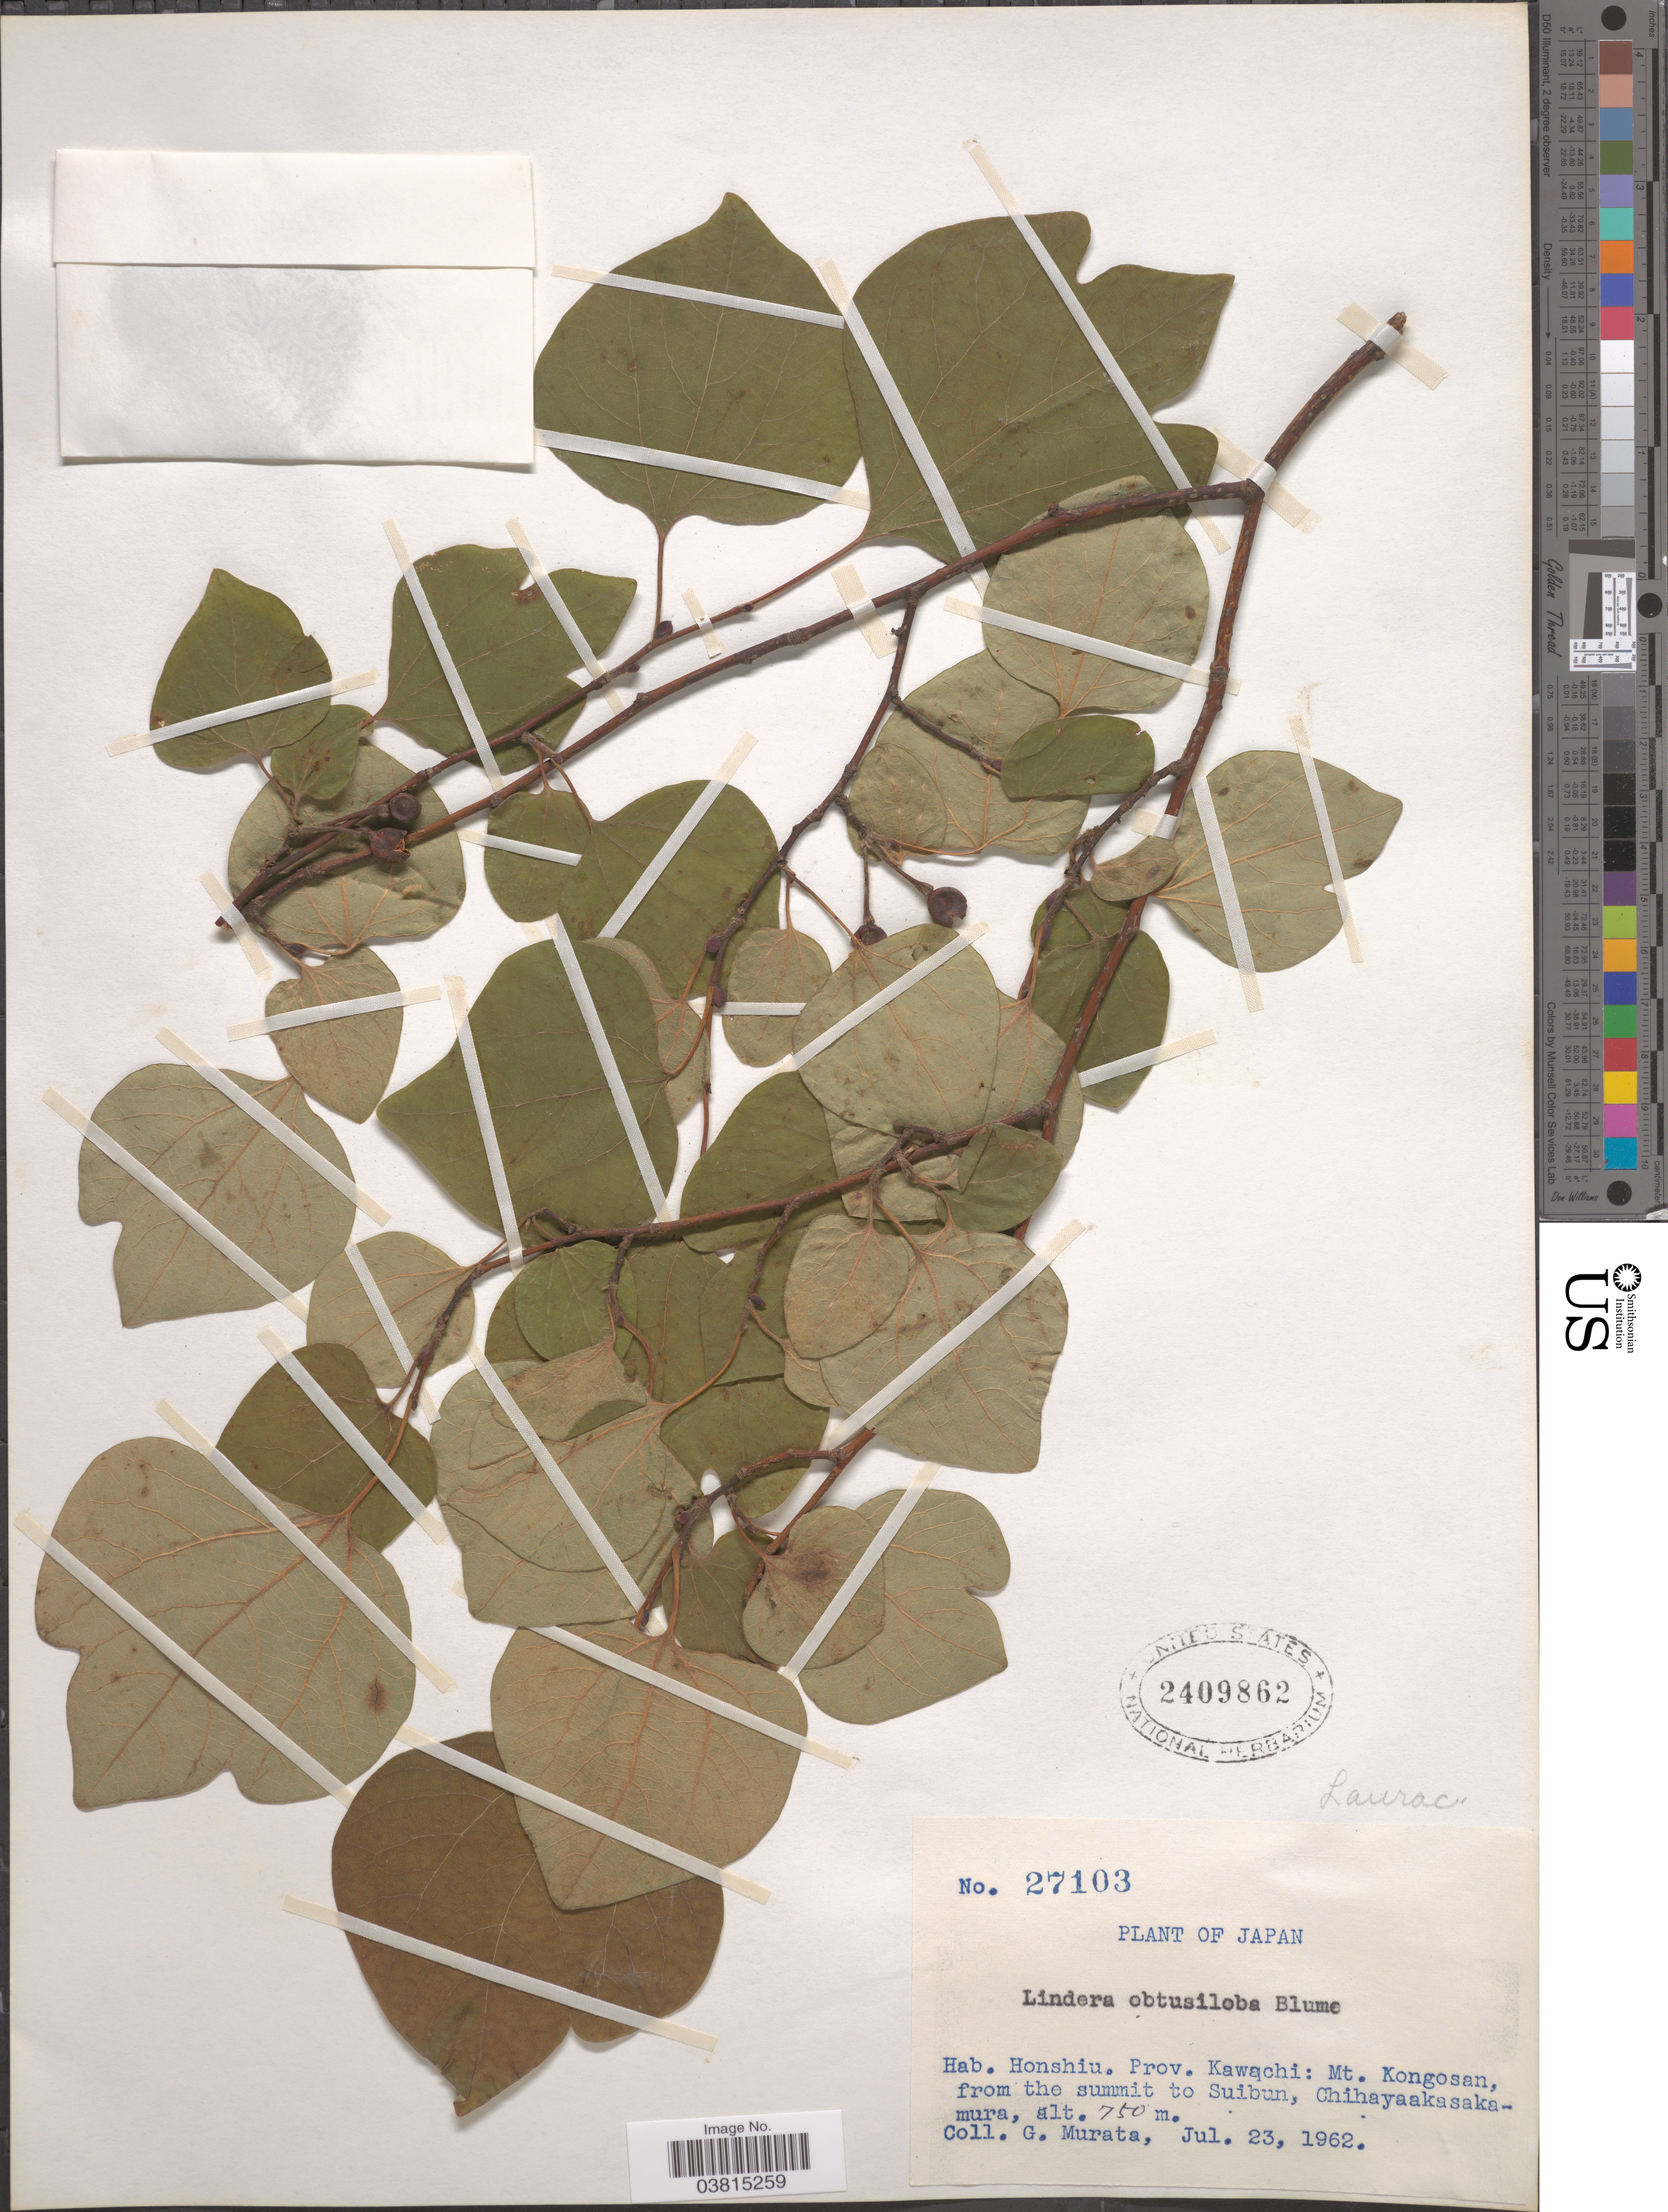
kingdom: Plantae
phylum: Tracheophyta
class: Magnoliopsida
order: Laurales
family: Lauraceae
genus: Lindera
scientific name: Lindera obtusiloba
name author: Blume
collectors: G. Murata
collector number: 27103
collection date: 1962-07-23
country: Japan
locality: Honshiu. Prov. Kawachi: Mt. Kongosan, from the summit to Suibun, Chihayaakasakamura.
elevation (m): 750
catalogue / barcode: US 2409862